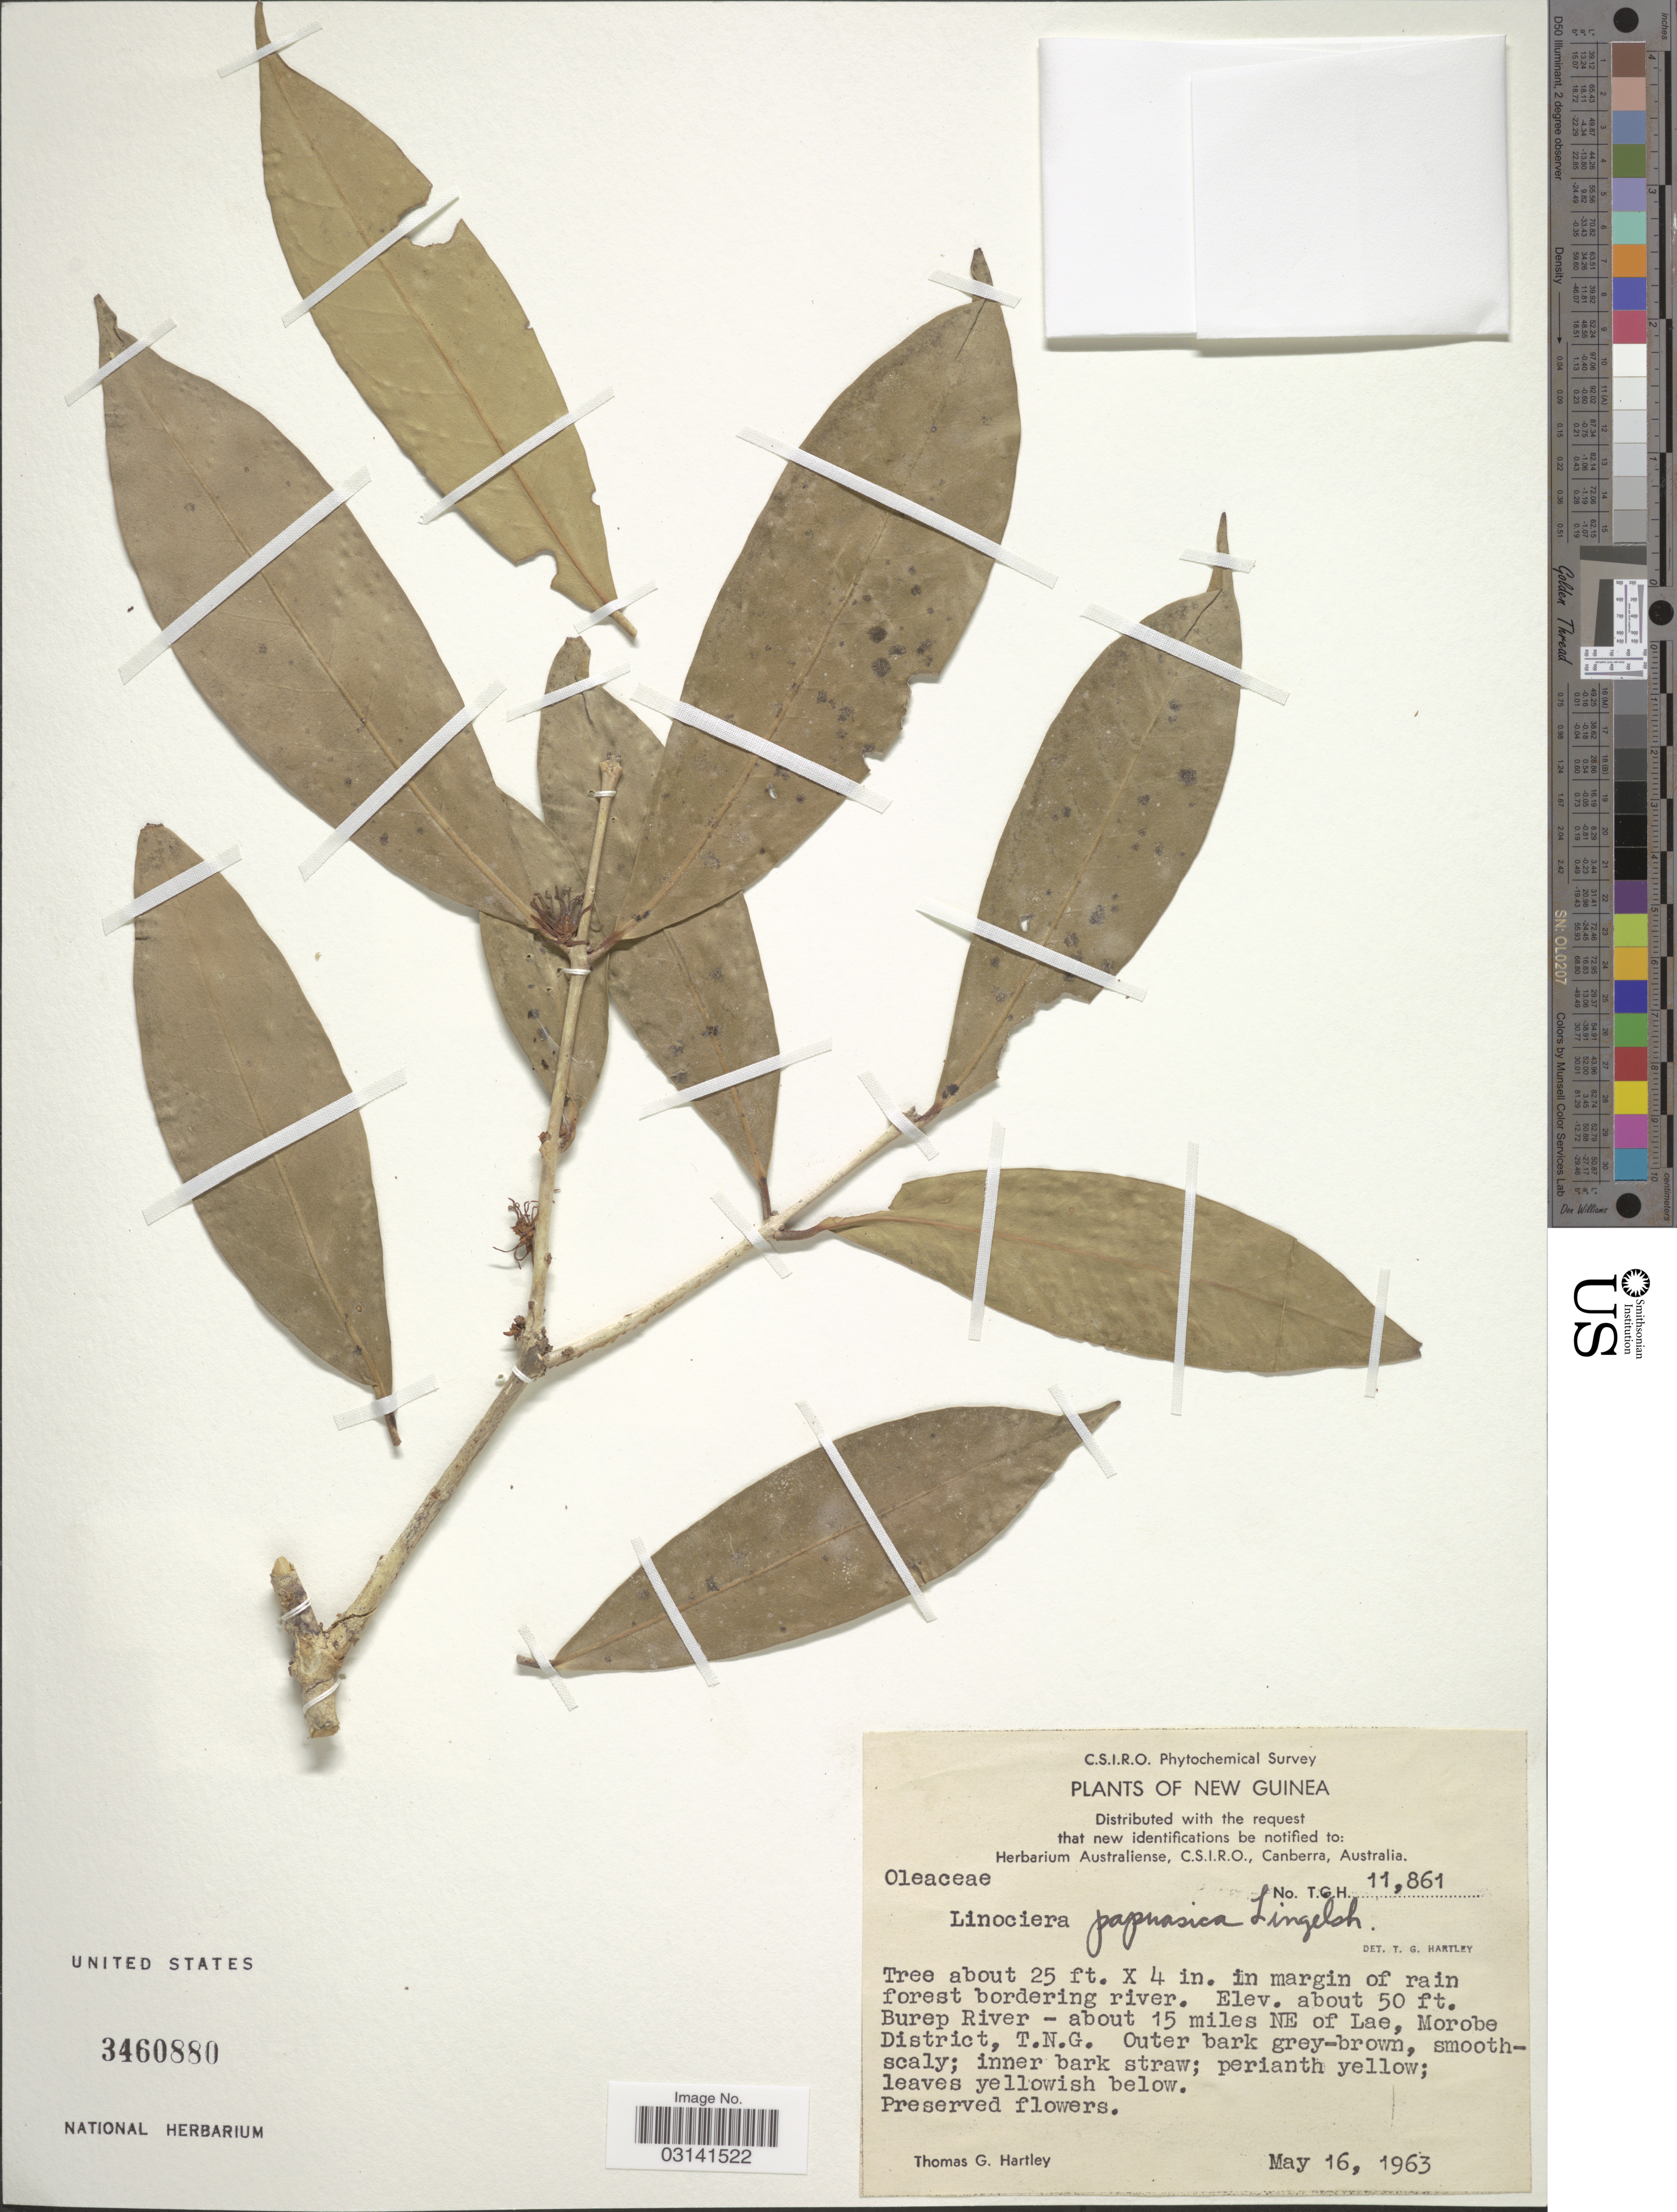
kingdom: Plantae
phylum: Tracheophyta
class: Magnoliopsida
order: Lamiales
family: Oleaceae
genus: Linociera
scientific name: Linociera papuasica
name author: Lingelsh.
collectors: T. G. Hartley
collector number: T.G.H. 11861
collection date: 1963-05-16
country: Papua New Guinea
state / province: Morobe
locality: New Guinea. Burep River - about 15 miles NE of Lae, Morobe District, T.N.G.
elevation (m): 15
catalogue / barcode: US 3460880